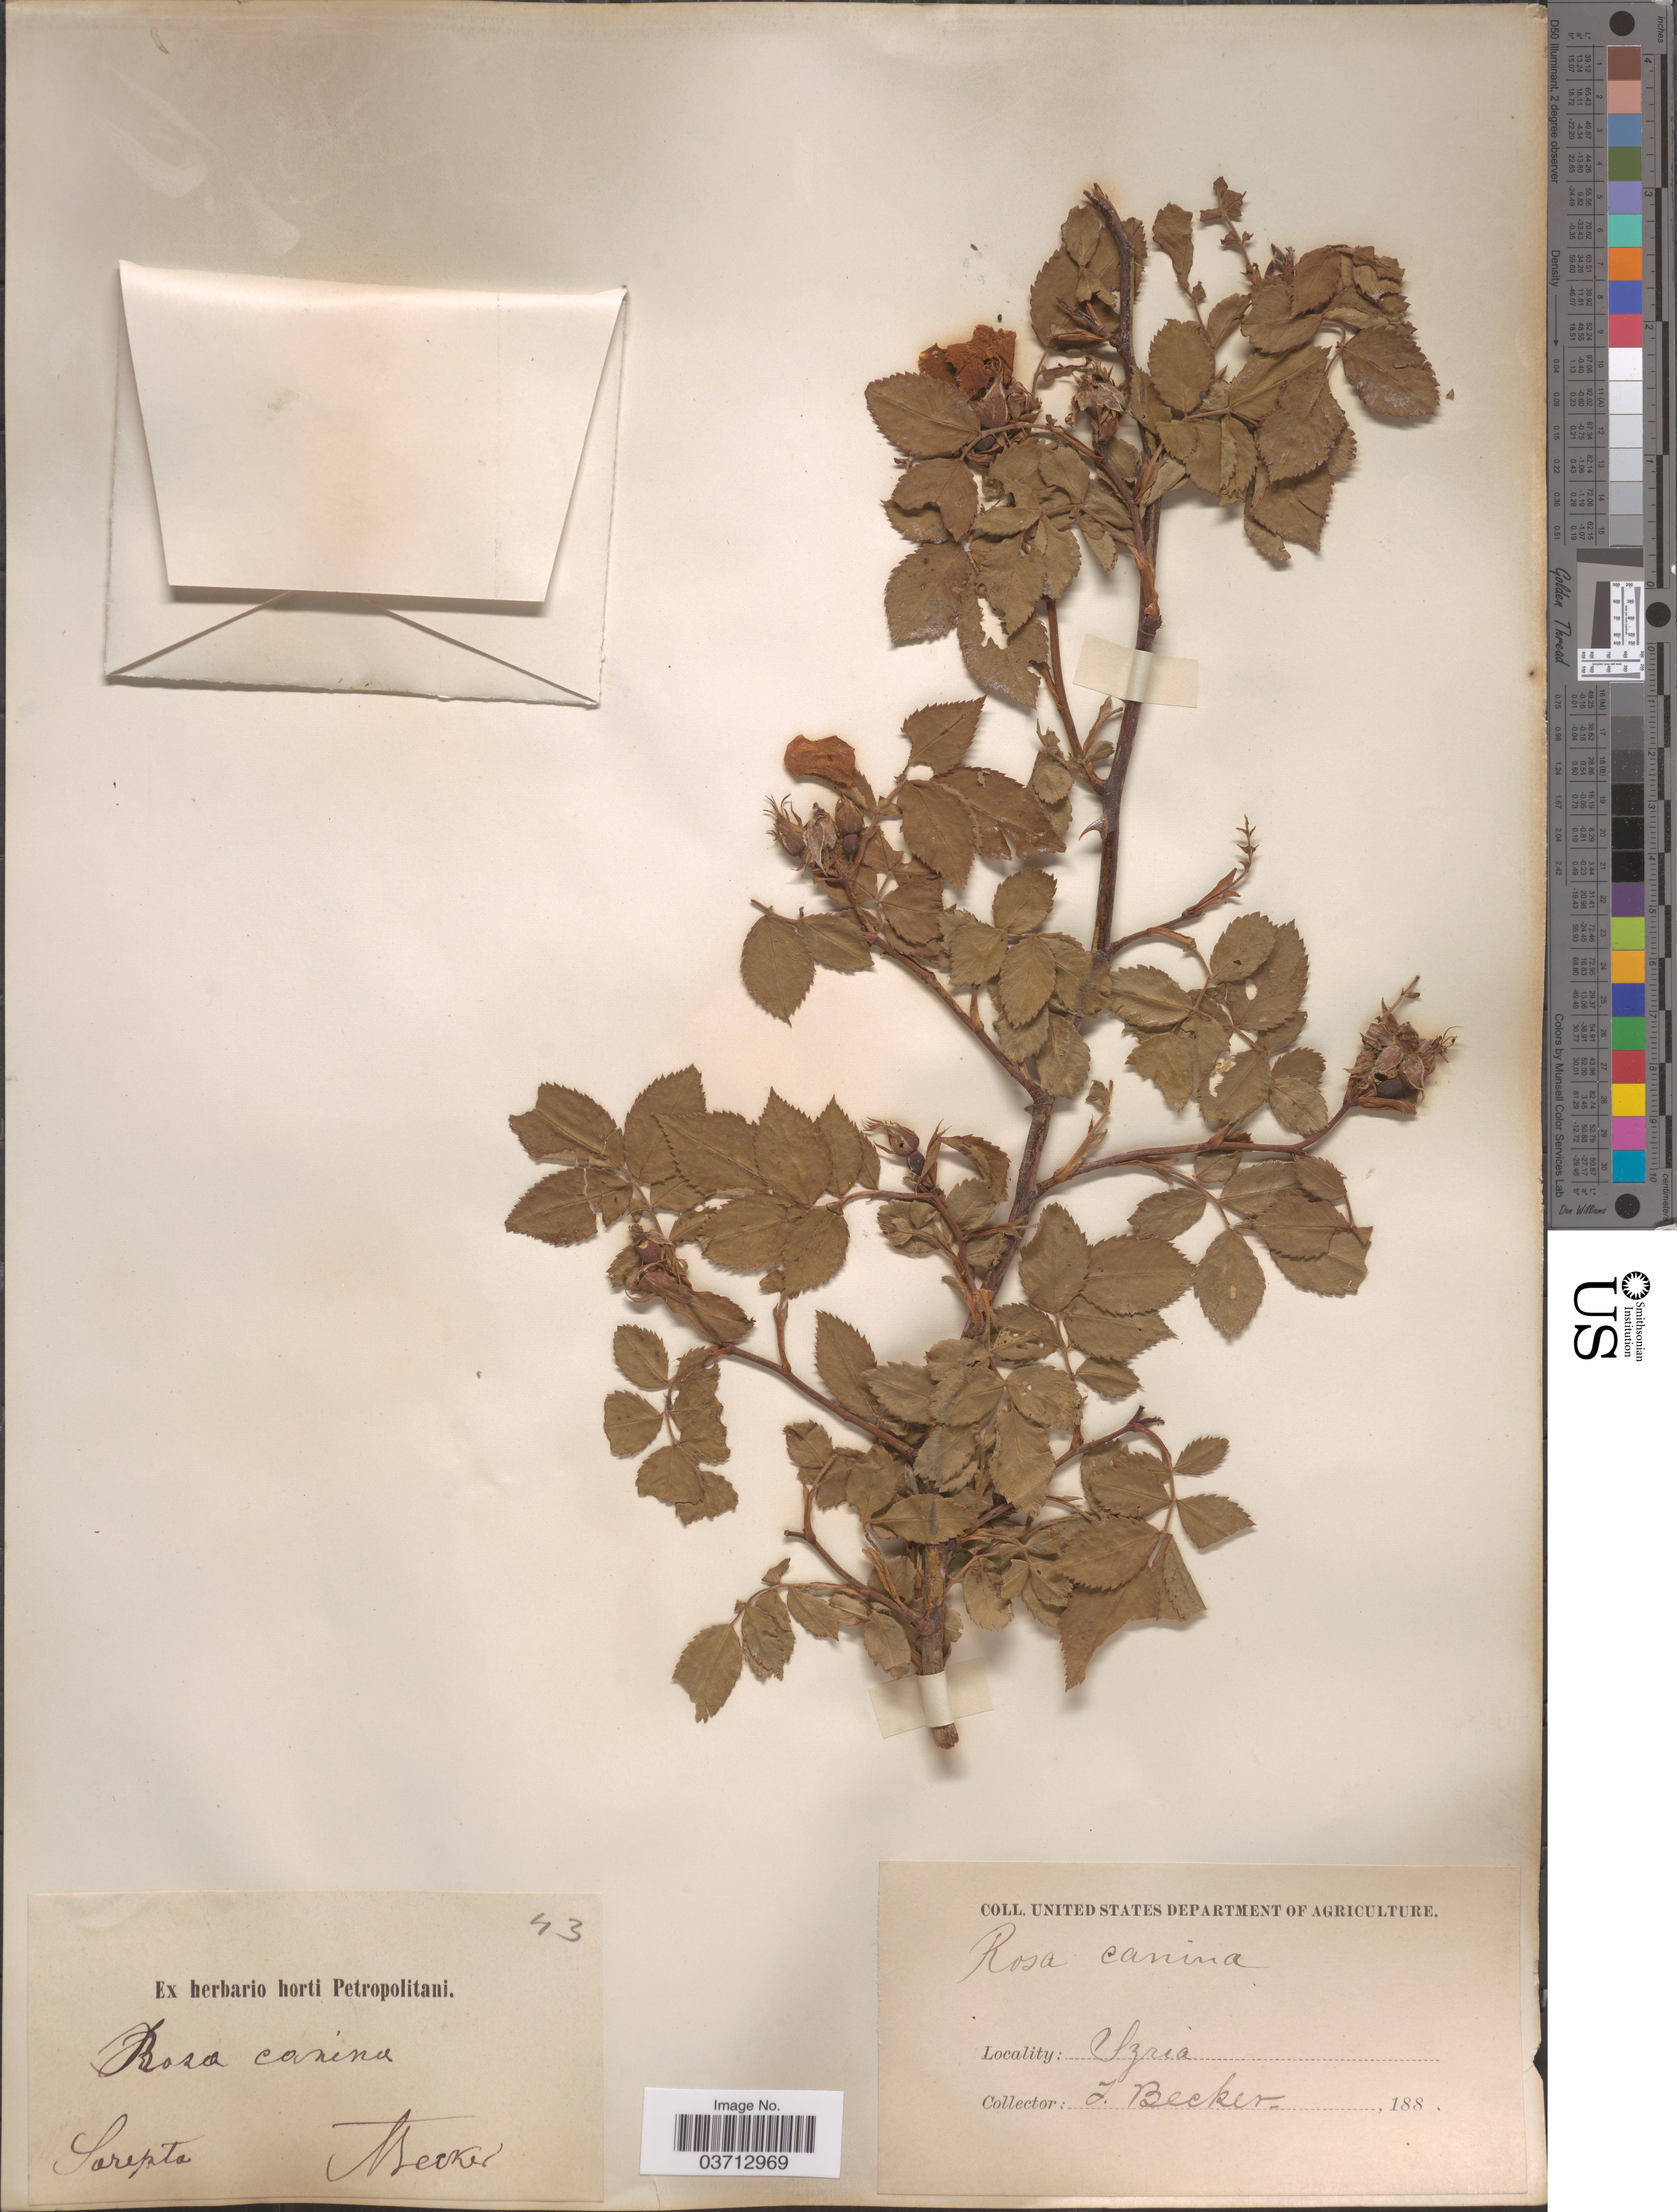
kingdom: Plantae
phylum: Tracheophyta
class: Magnoliopsida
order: Rosales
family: Rosaceae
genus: Rosa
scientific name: Rosa canina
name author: L.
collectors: J. Becker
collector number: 43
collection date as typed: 188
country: Russian Federation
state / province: Volgograd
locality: Sarepta.